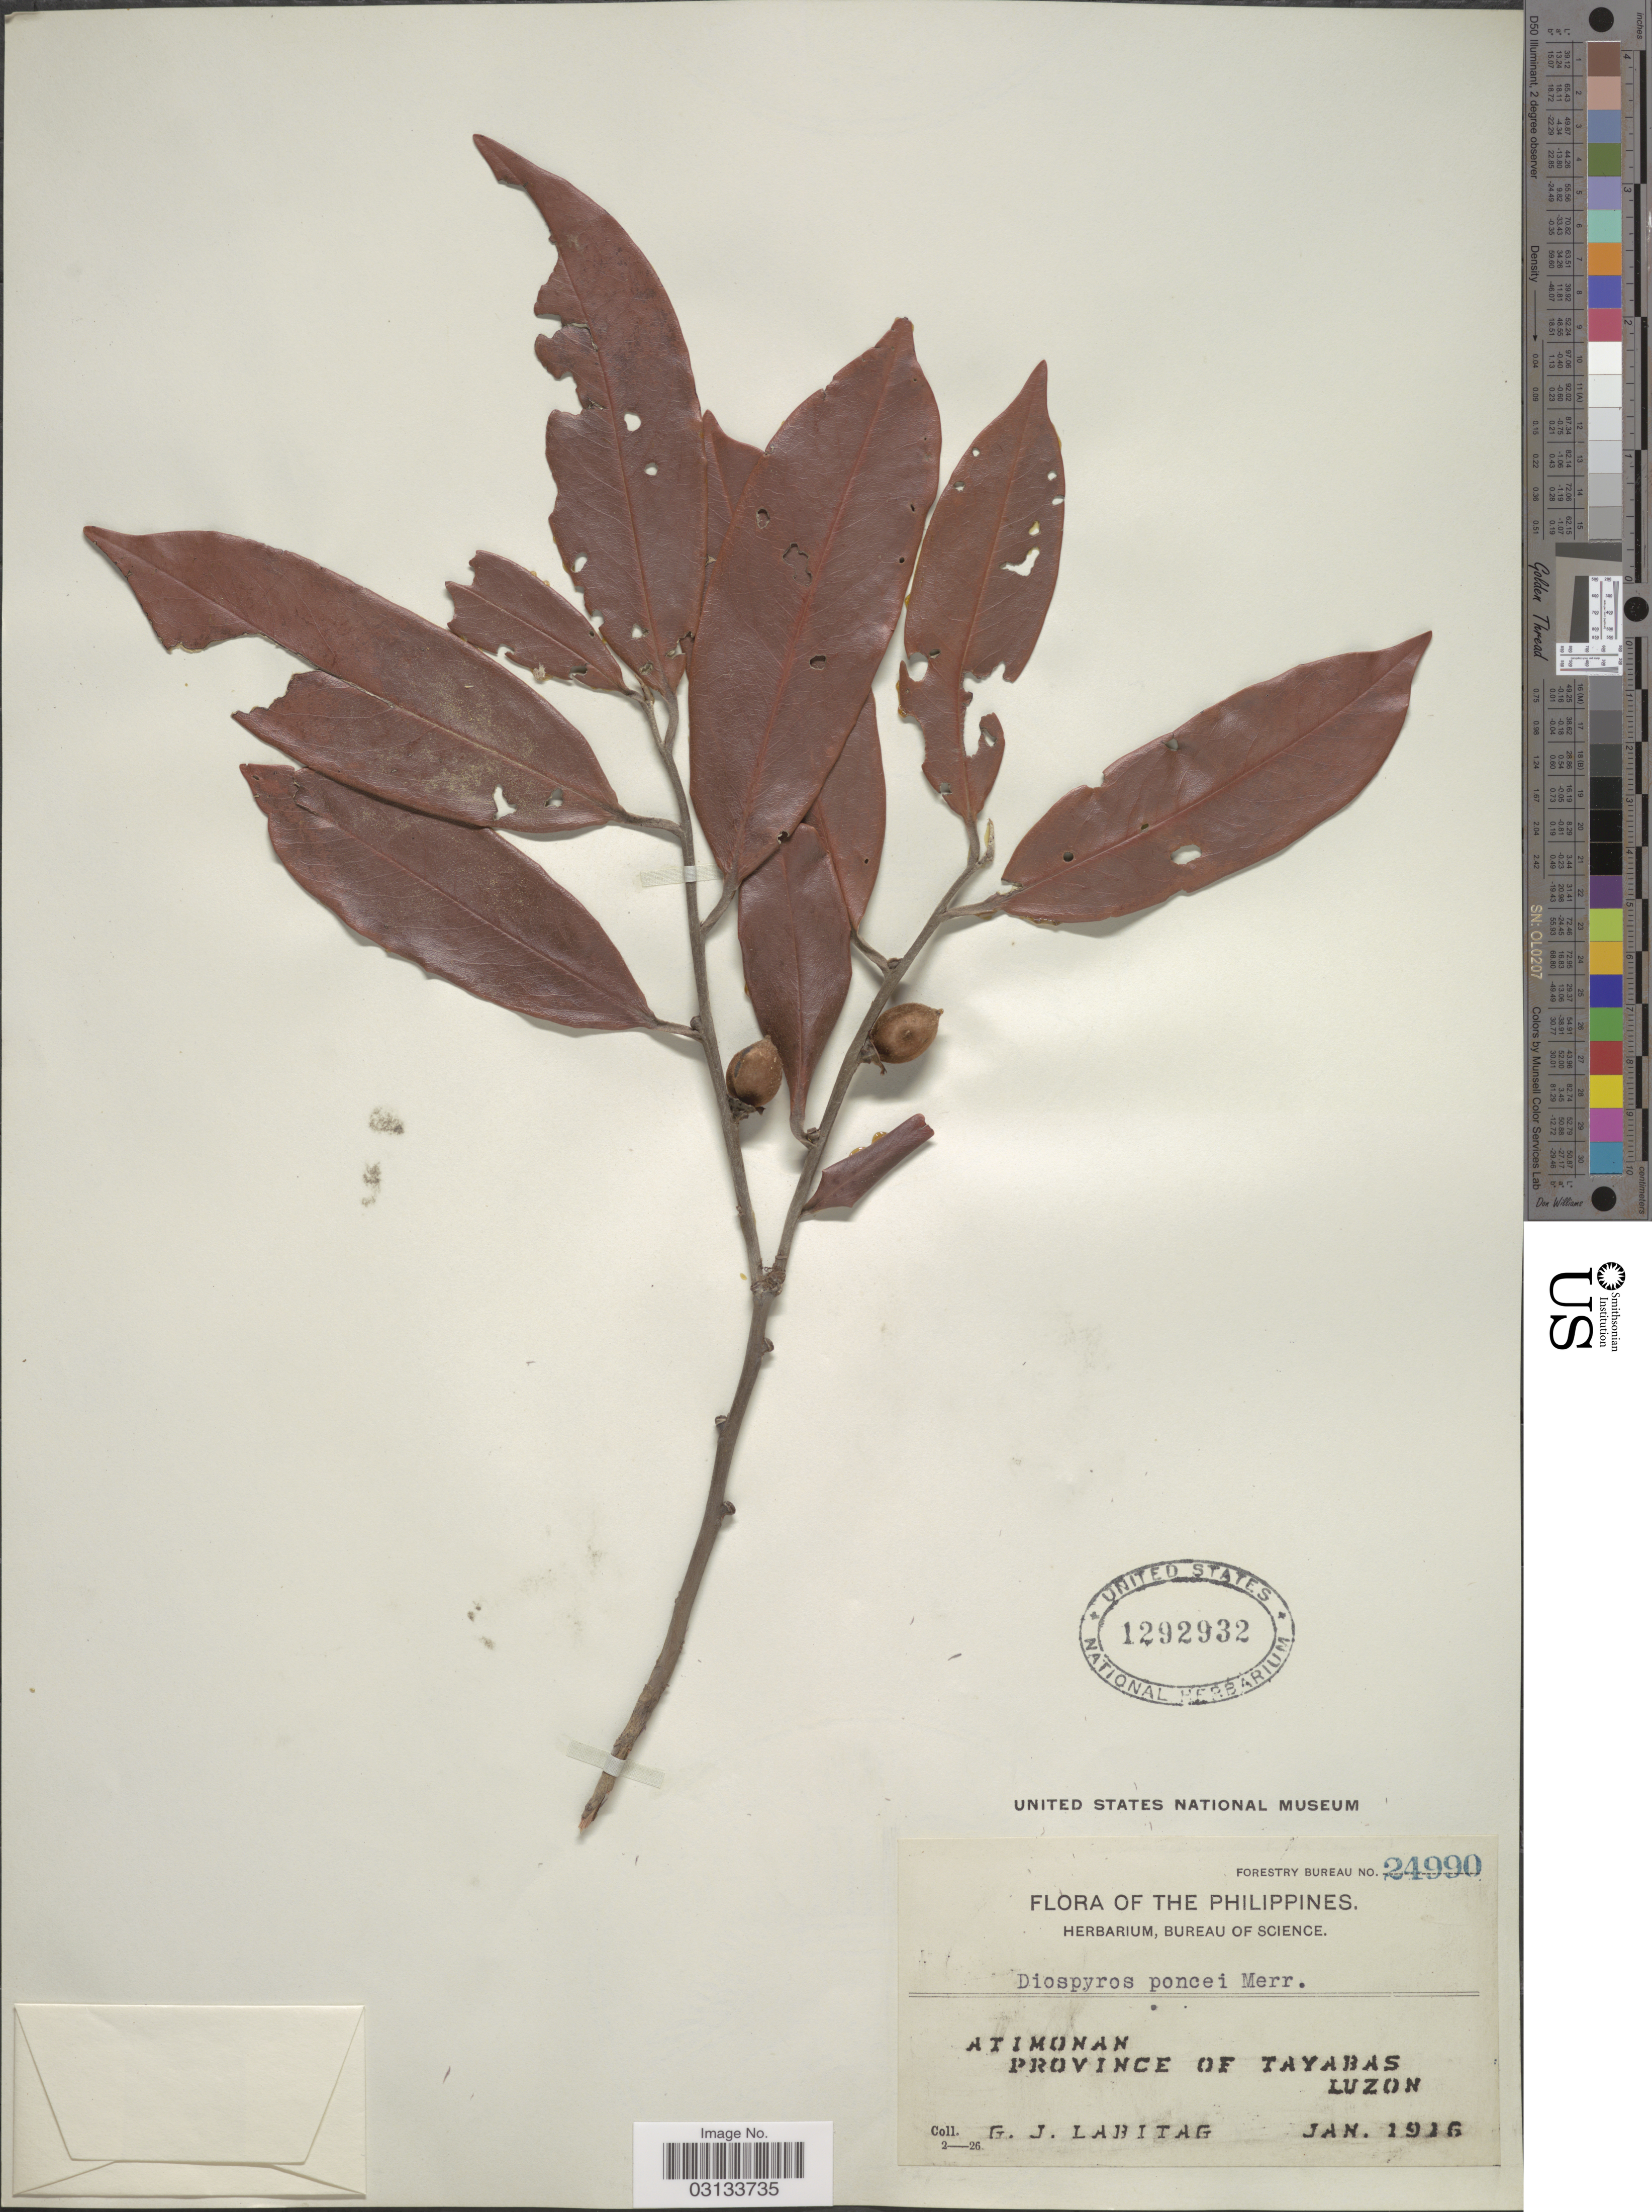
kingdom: Plantae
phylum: Tracheophyta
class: Magnoliopsida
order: Ericales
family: Ebenaceae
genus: Diospyros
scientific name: Diospyros poncei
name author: Merr.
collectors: G. Labitag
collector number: Forestry Bureau 24990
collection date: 1916-01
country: Philippines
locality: Atimonan. Province of Tayabas. Luzon.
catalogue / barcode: US 1292932